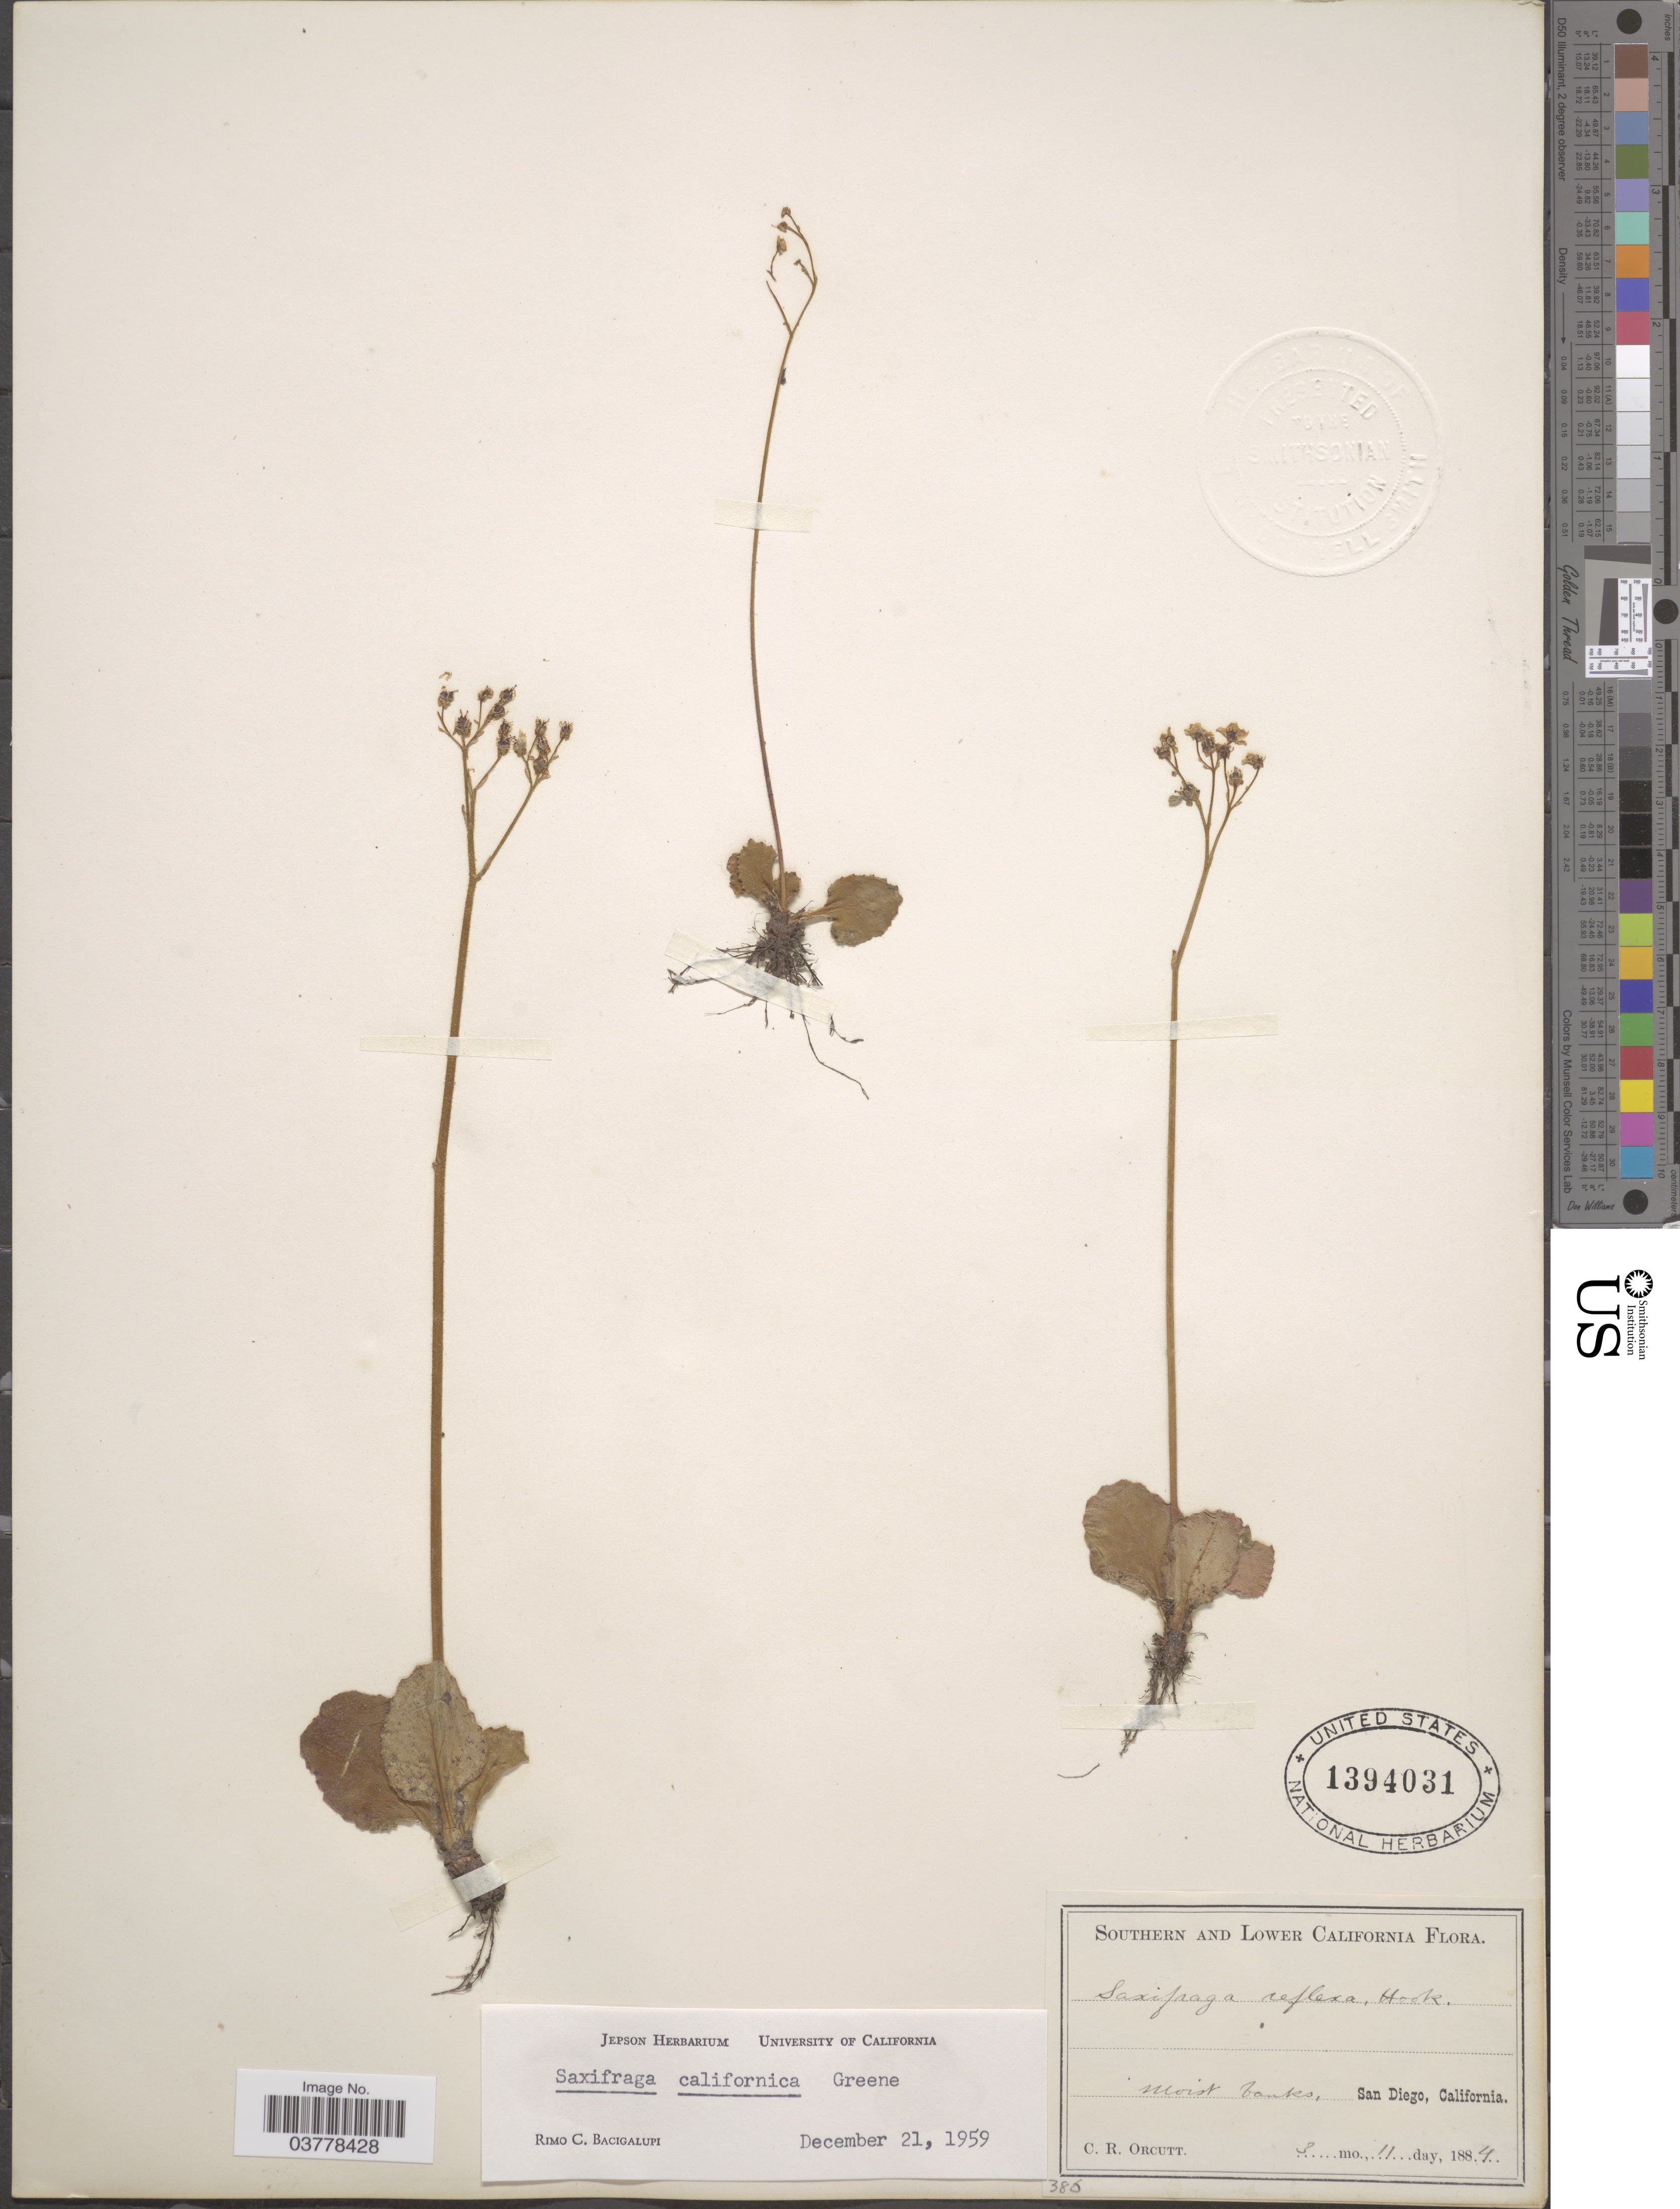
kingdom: Plantae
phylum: Tracheophyta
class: Magnoliopsida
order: Saxifragales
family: Saxifragaceae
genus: Micranthes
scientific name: Micranthes californica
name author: (Greene) Small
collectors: C. R. Orcutt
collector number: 386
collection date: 1884-03-11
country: United States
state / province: California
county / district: San Diego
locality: Southern California. San Diego.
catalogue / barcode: US 1394031